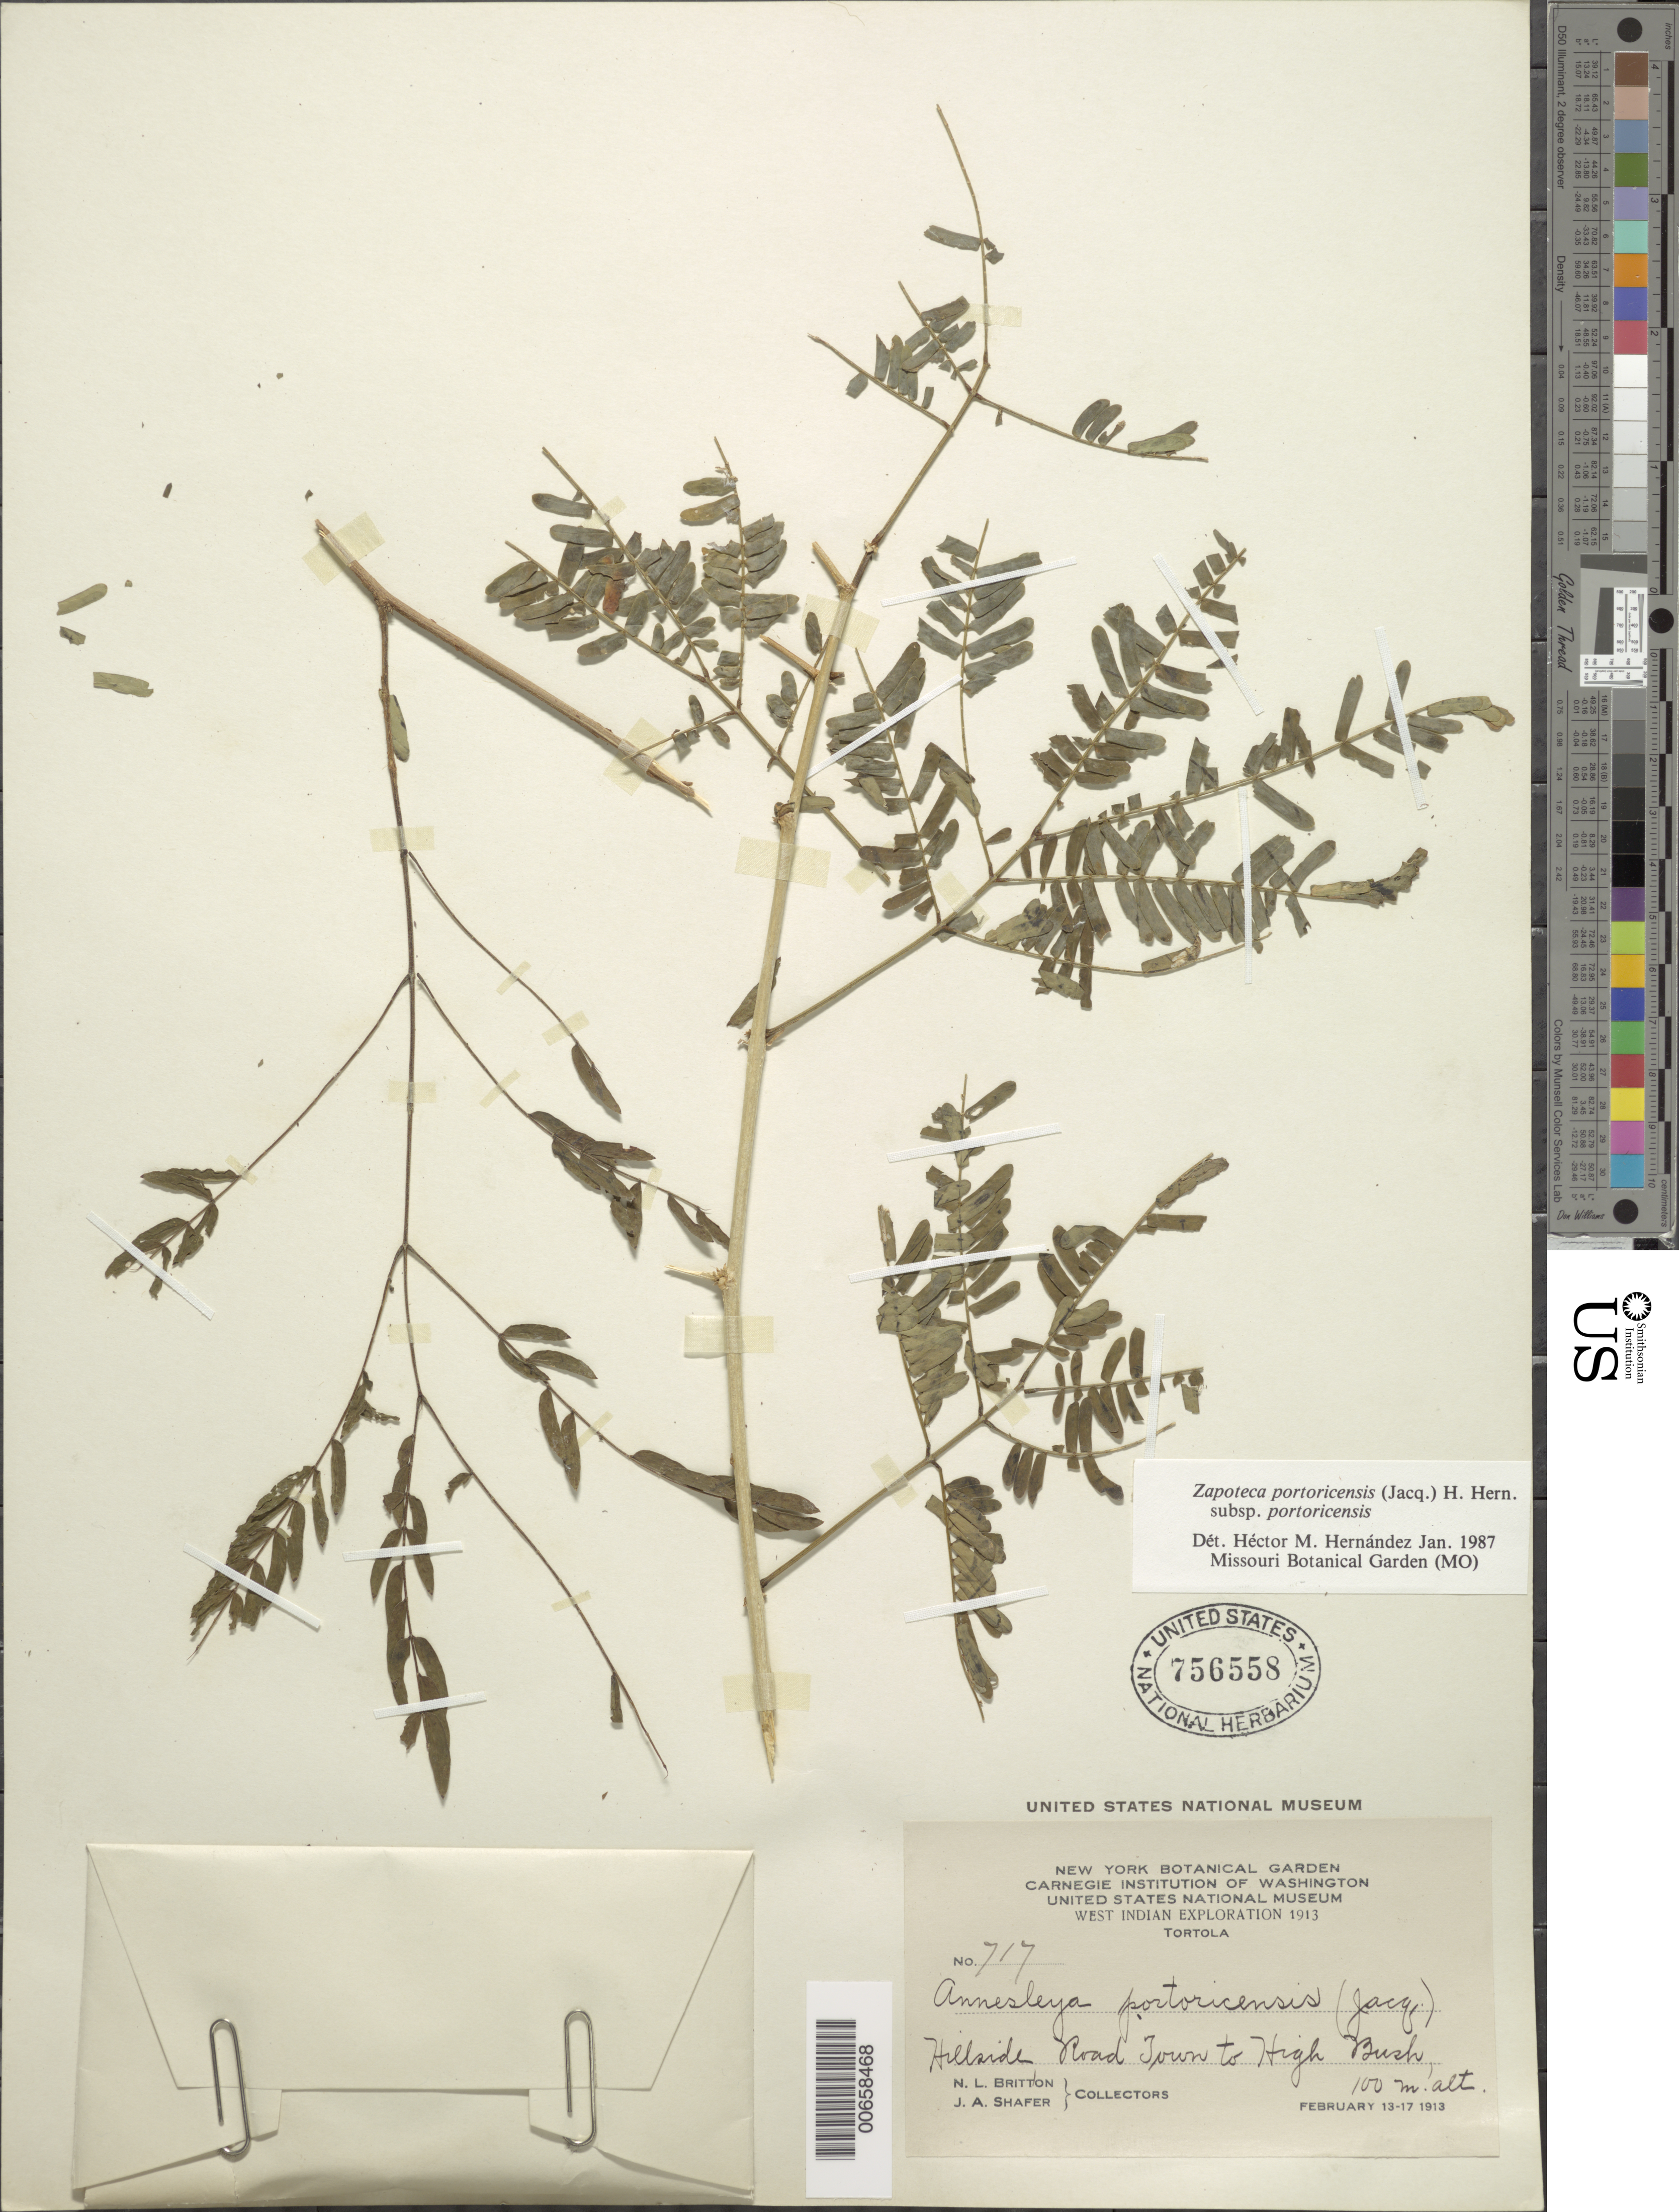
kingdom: Plantae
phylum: Tracheophyta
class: Magnoliopsida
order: Fabales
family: Fabaceae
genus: Zapoteca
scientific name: Zapoteca portoricensis subsp. portoricensis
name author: (Jacq.) H.M. Hern.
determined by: Hernandez, H. M., (MO), Missouri Botanical Garden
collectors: N. Britton & J. A. Shafer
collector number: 717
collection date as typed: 13 Feb 1913 to 17 Feb 1913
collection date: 1913-02-13/1913-02-17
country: British Virgin Islands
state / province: Tortola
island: Tortola Island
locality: Road Town to High Bush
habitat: Hillside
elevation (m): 100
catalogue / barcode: US 756558